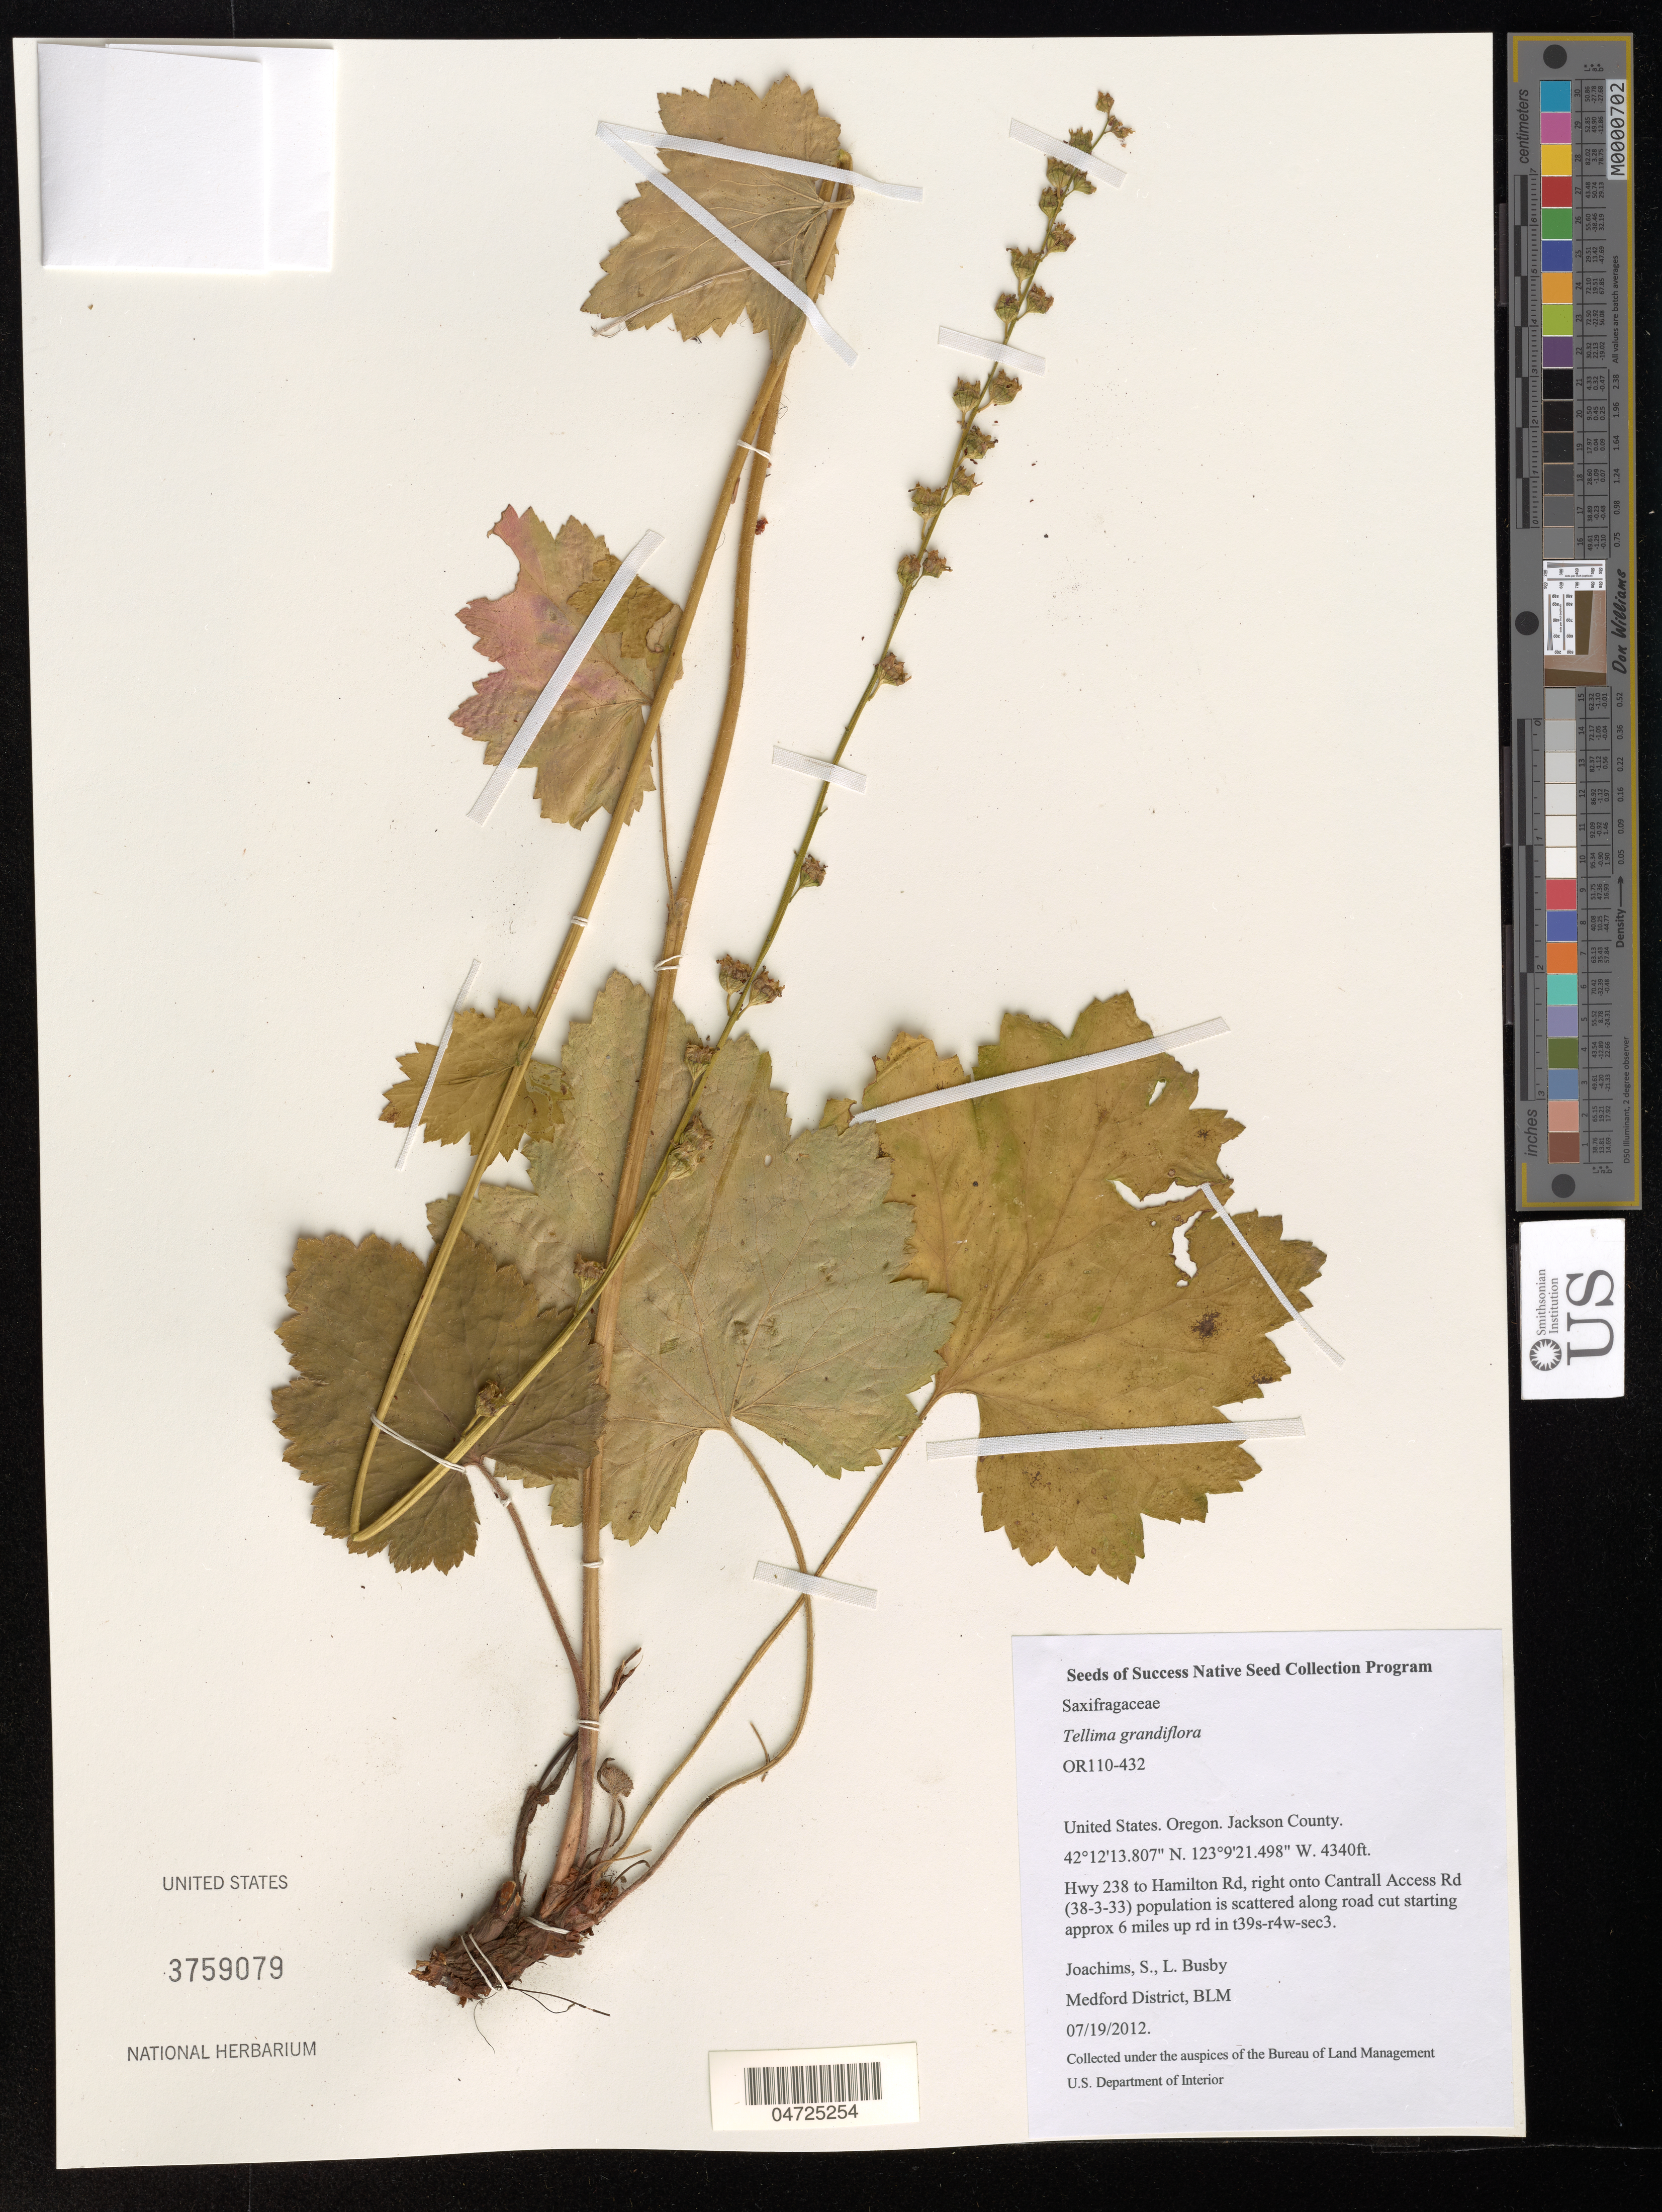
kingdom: Plantae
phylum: Tracheophyta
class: Magnoliopsida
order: Saxifragales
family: Saxifragaceae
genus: Tellima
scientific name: Tellima grandiflora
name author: (Pursh) Douglas ex Lindl.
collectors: S. Joachims & L. Busby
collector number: OR110-432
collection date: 2012-07-19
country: United States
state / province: Oregon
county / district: Jackson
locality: Jackson County. Hwy 238 to Hamilton Rd, right onto Cantrall Access Rd (38-3-33) population is scattered along road cut starting approx 6 miles up rd in t39s-r4w-sec3.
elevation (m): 1323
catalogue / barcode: US 3759079